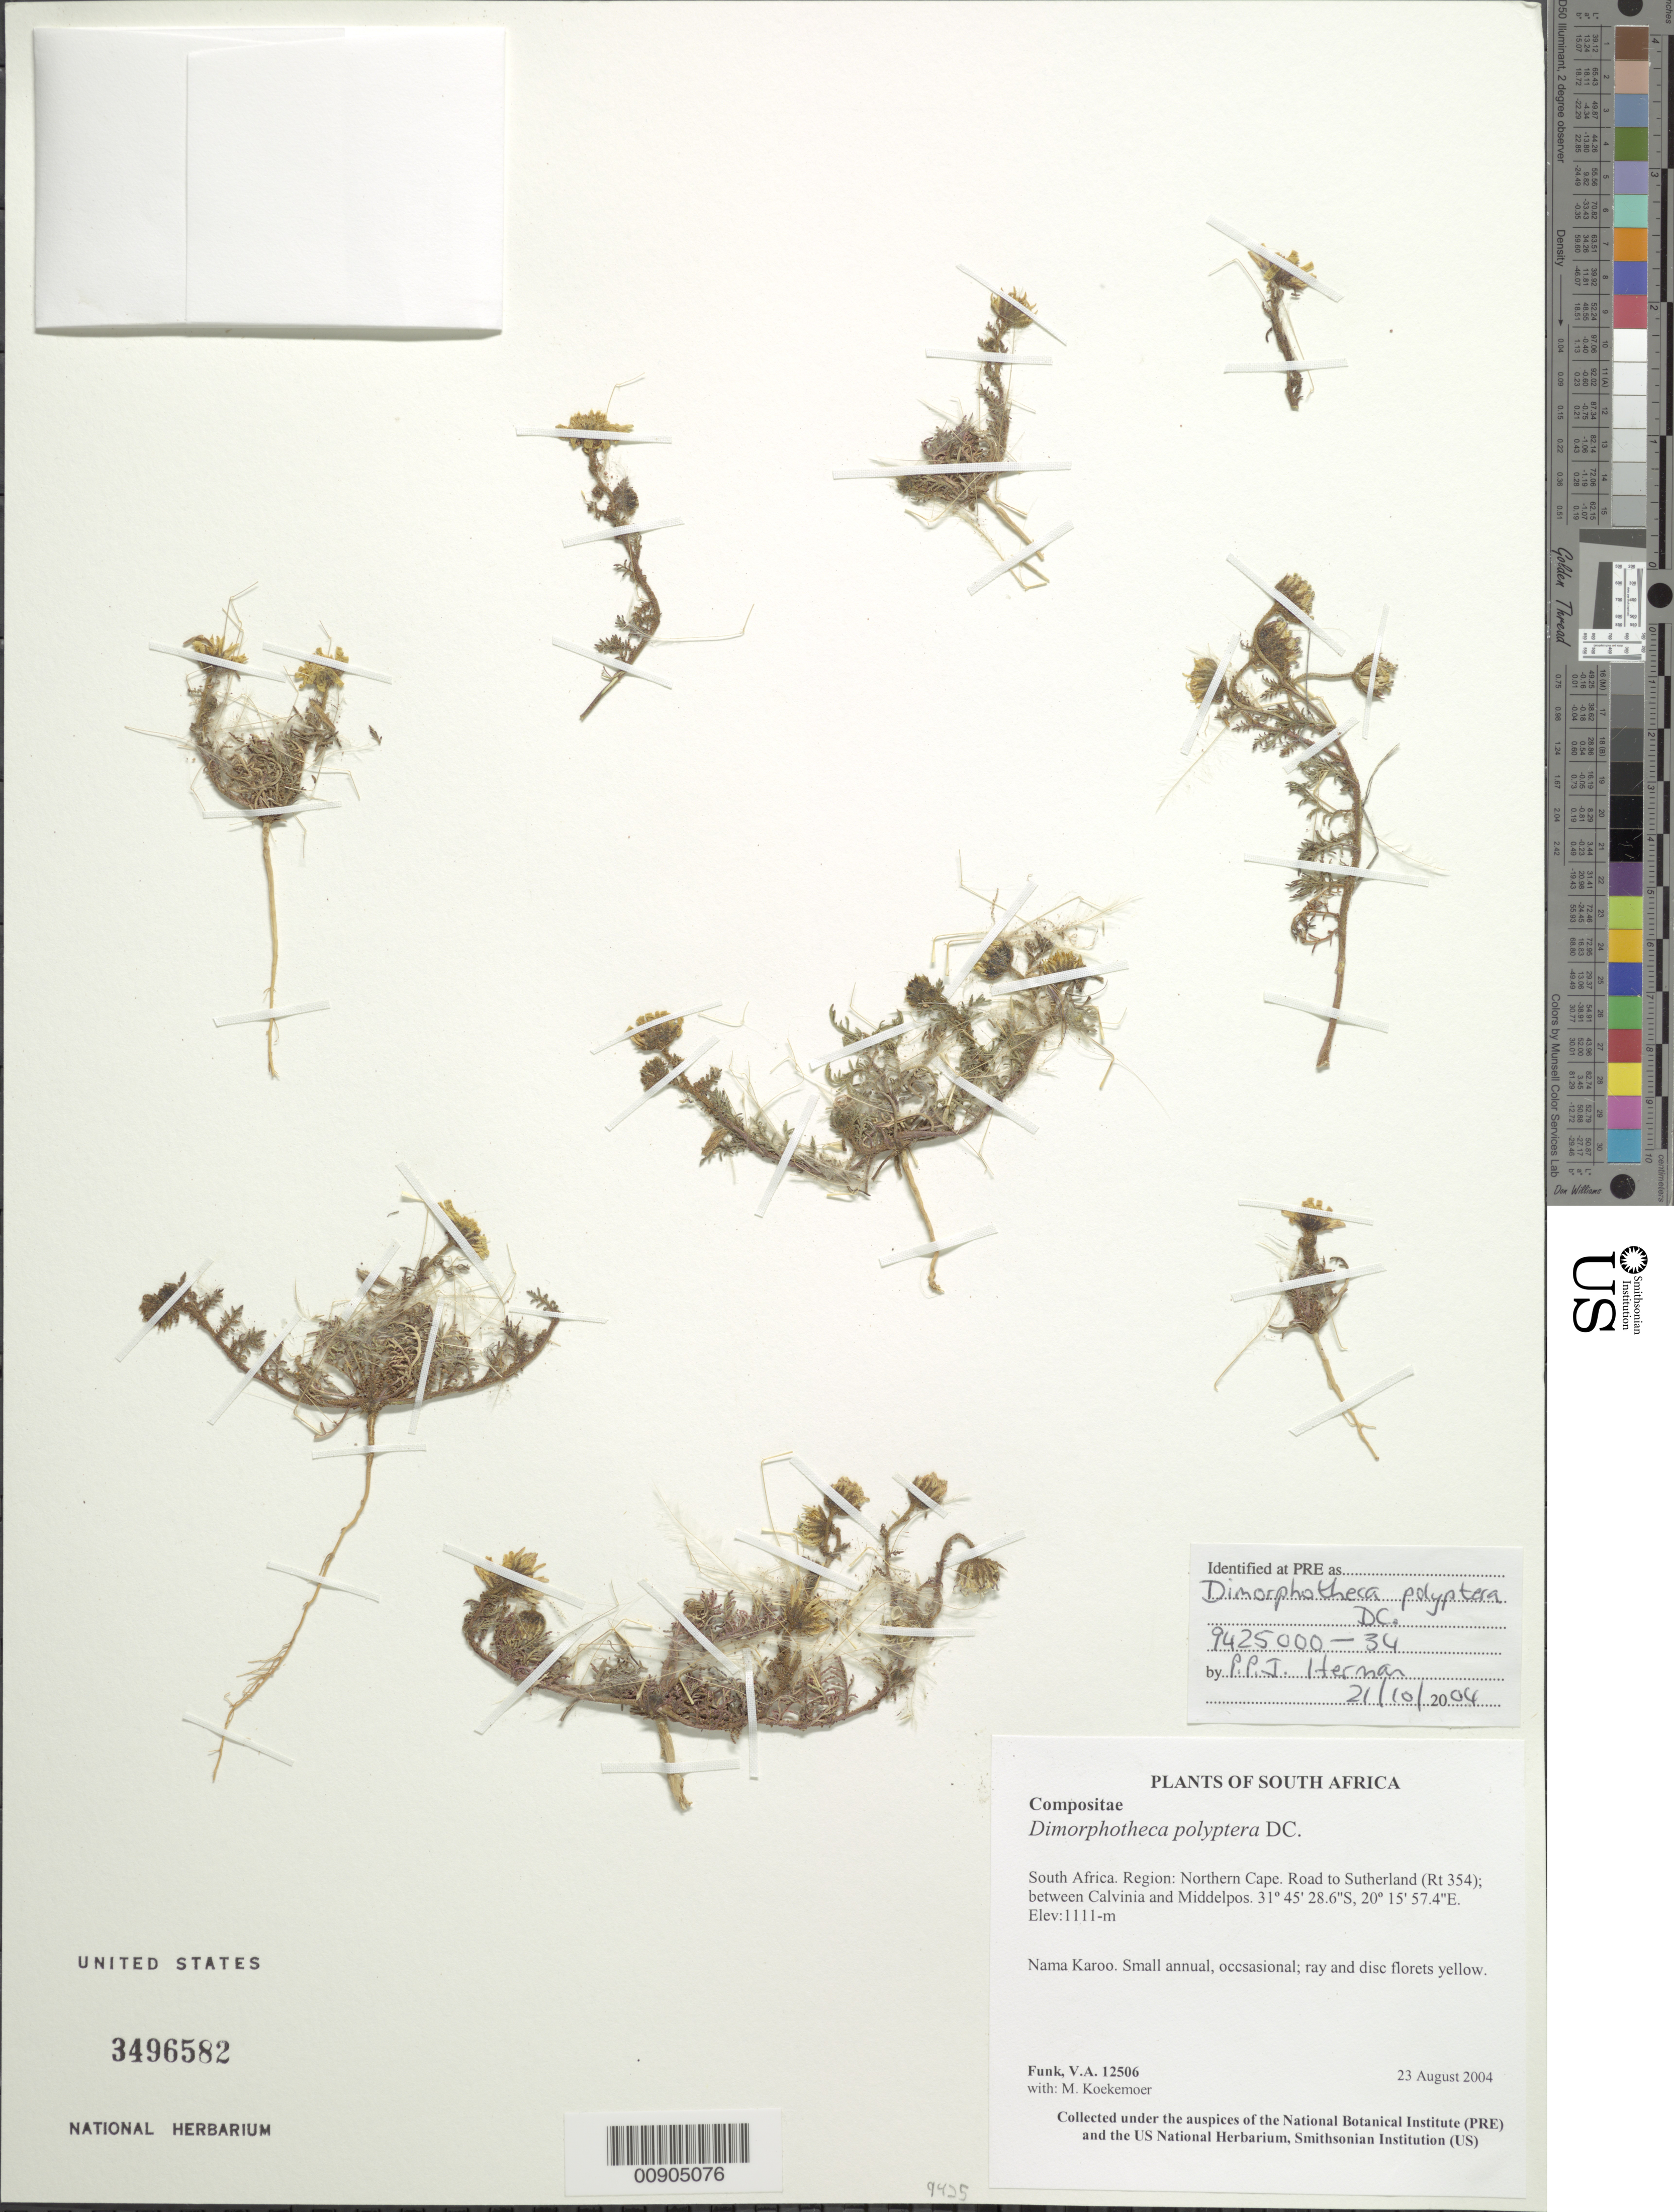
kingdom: Plantae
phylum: Tracheophyta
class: Magnoliopsida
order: Asterales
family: Asteraceae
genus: Osteospermum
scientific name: Osteospermum polypterum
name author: (DC.) Sadler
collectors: V. Funk & M. Koekemoer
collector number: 12506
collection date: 2004-08-23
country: South Africa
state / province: Northern Cape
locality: road to Sutherland (Rt. 354); between Calvinia and Middelpos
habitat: Nama karoo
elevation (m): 1111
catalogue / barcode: US 3496582